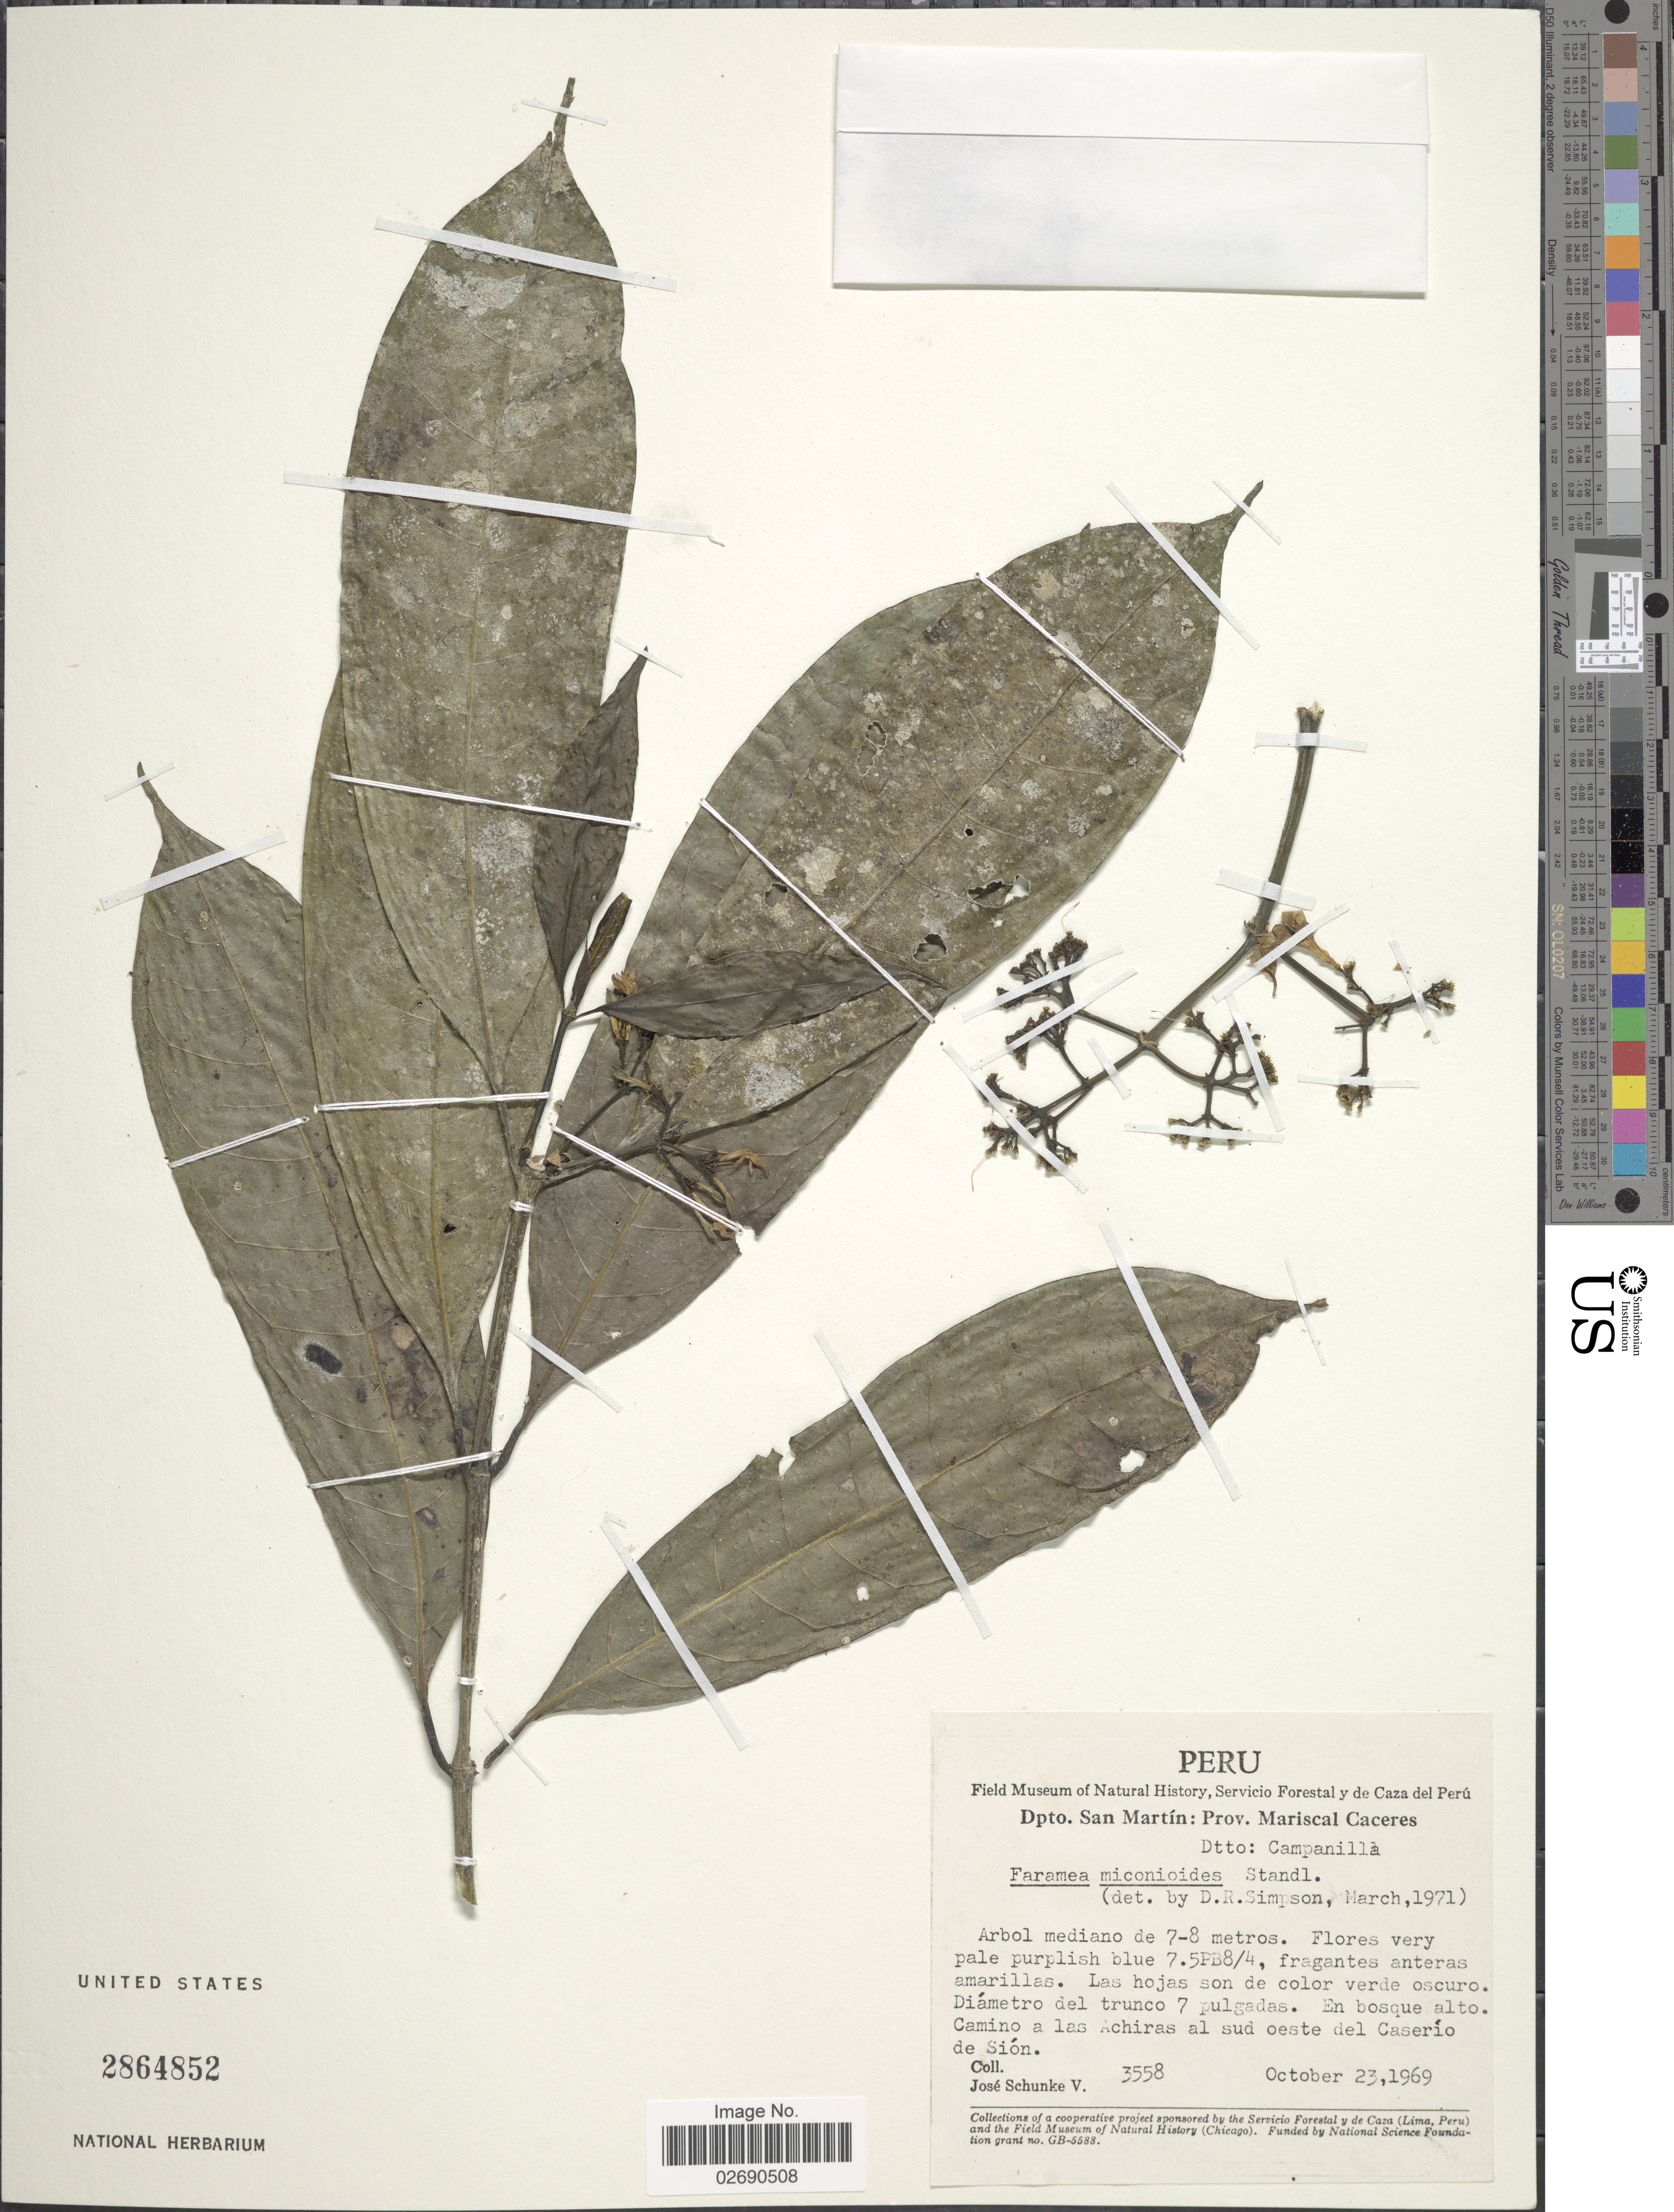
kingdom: Plantae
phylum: Tracheophyta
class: Magnoliopsida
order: Gentianales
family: Rubiaceae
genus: Faramea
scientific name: Faramea miconioides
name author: Standl.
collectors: J. Schunke Vigo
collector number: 3558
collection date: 1969-10-23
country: Peru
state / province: San Martín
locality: Prov. Mariscal Caceres, Dtto. Campanilla, Camino a las Achiras al sud oeste del Caserio de Sion.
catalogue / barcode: US 2864852